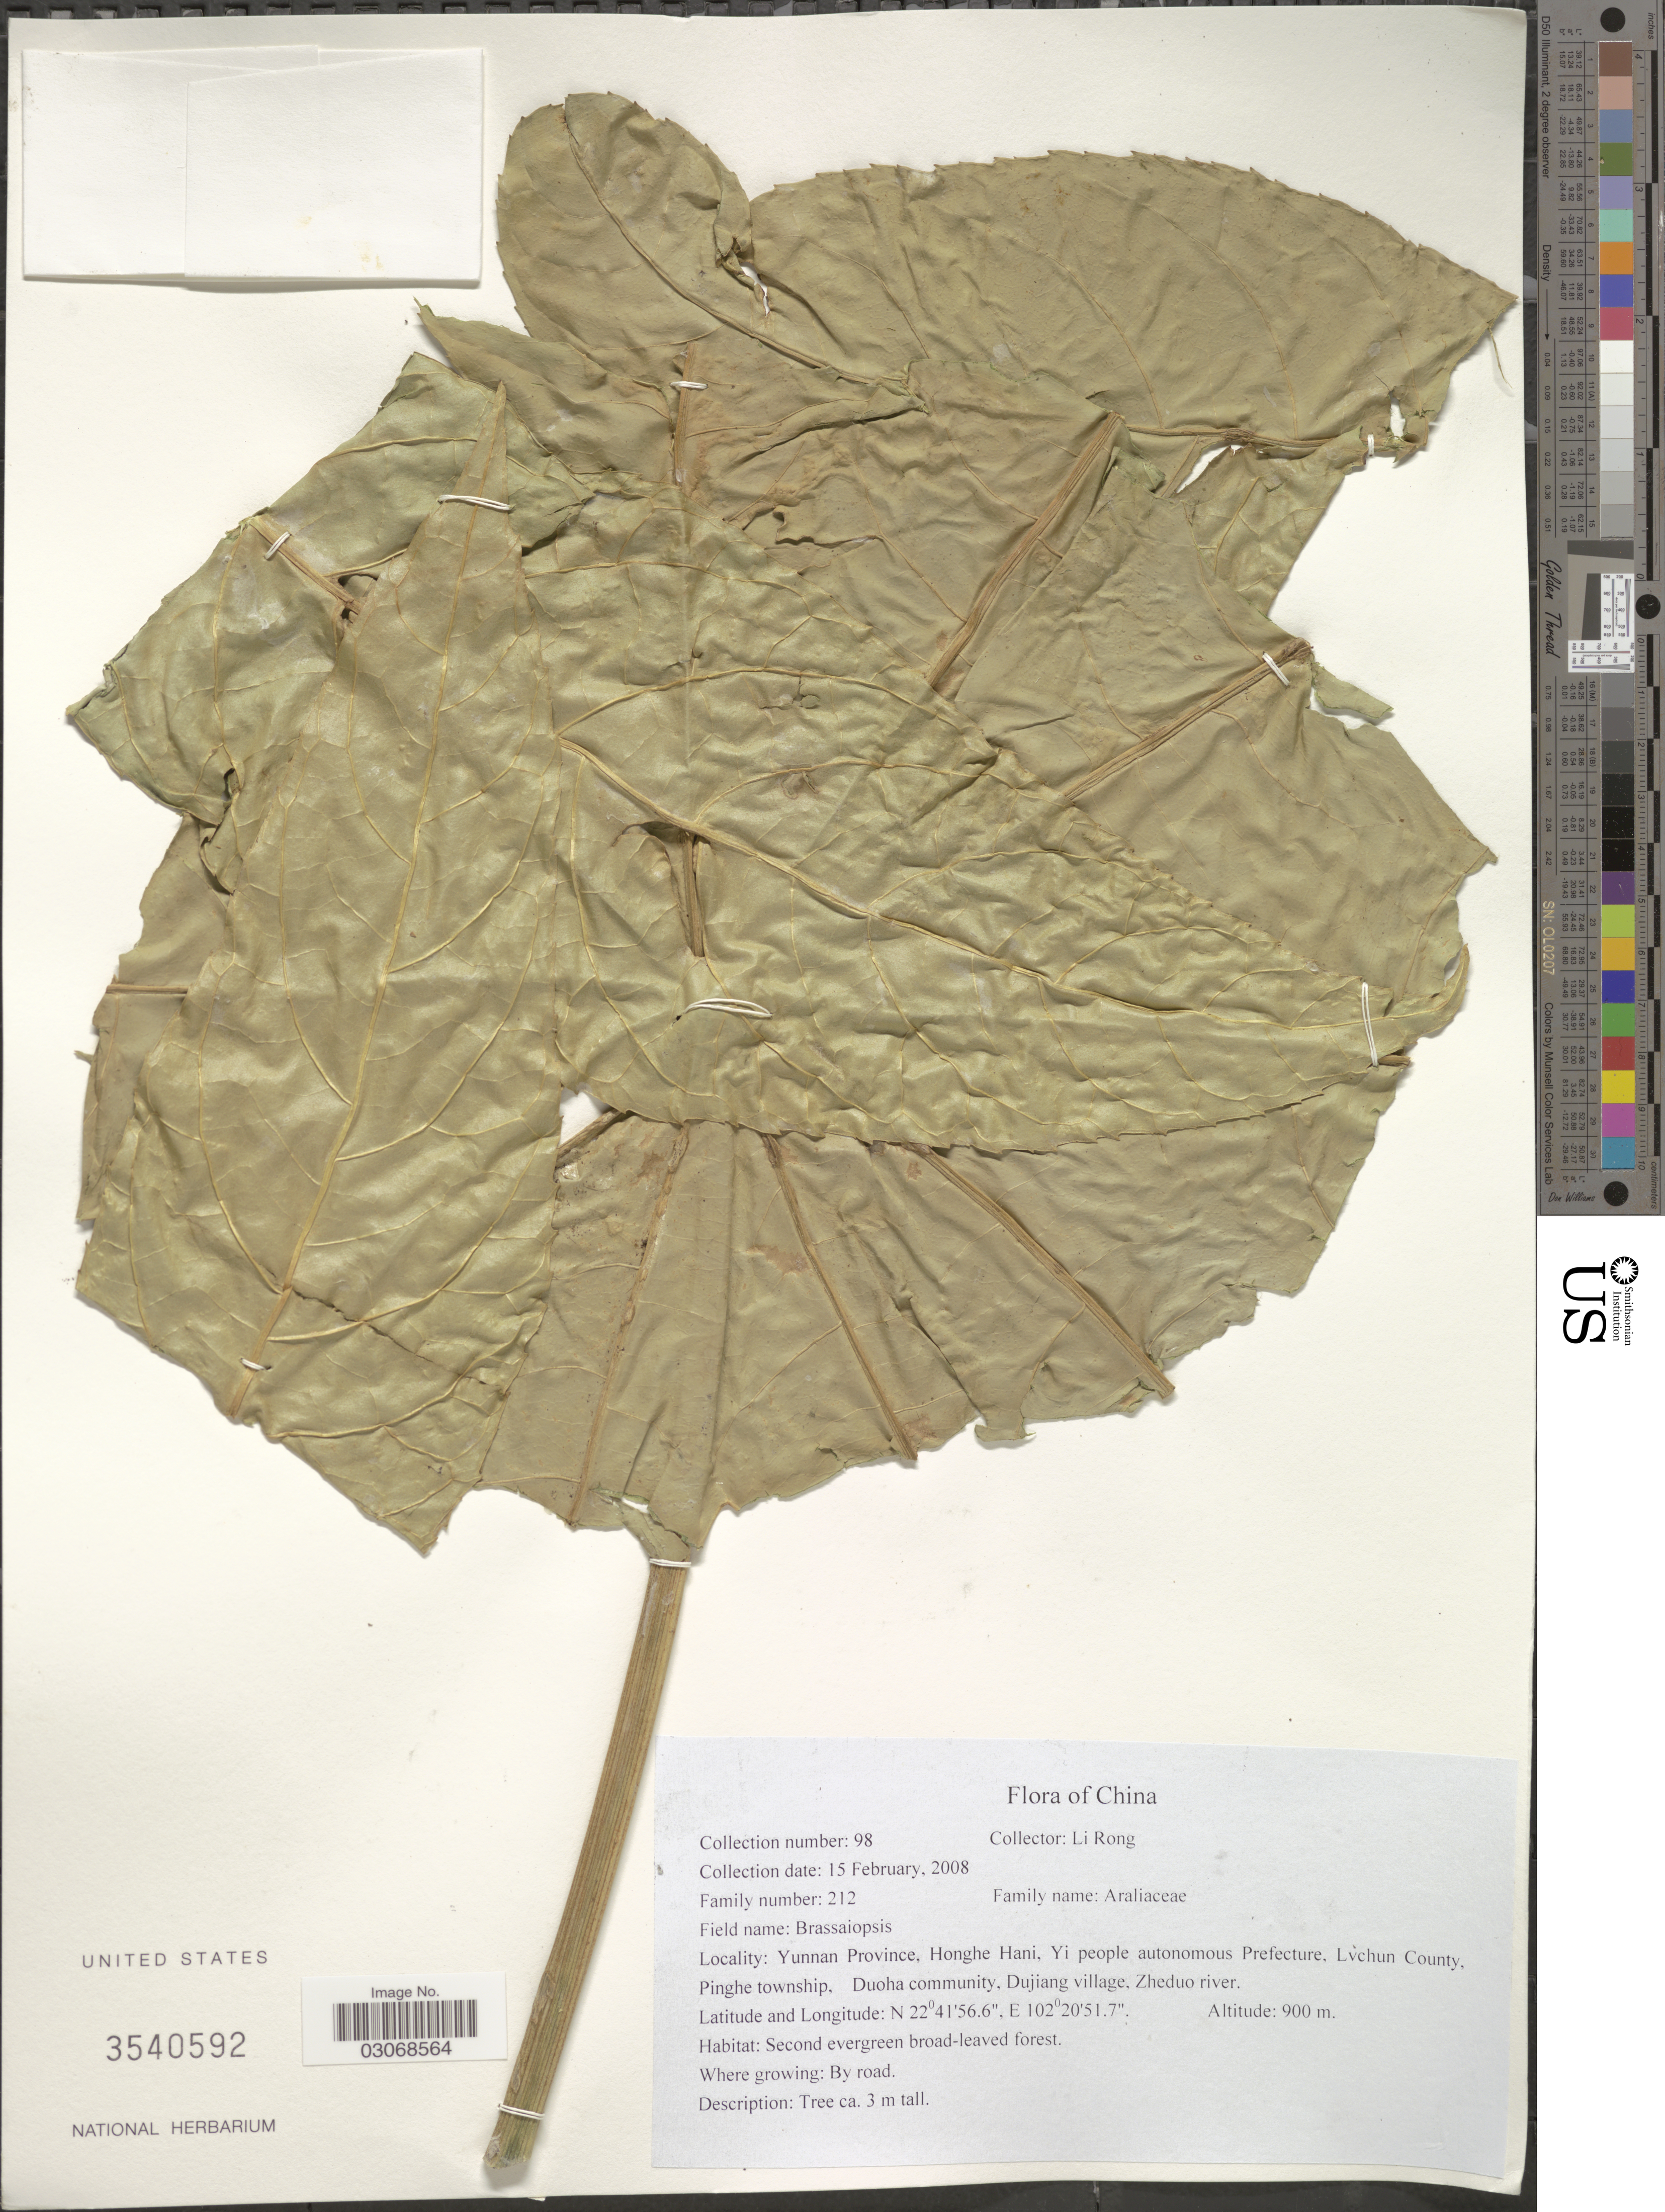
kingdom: Plantae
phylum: Tracheophyta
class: Magnoliopsida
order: Apiales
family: Araliaceae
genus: Brassaiopsis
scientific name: Brassaiopsis sp.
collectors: R. Li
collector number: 98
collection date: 2008-02-15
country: China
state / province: Yunnan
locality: Honghe Hani, Yi people autonomous Prefecture, Lvchun County, Pinghe township, Duoha community, Dujiang village, Zheduo river.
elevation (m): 900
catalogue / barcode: US 3540592